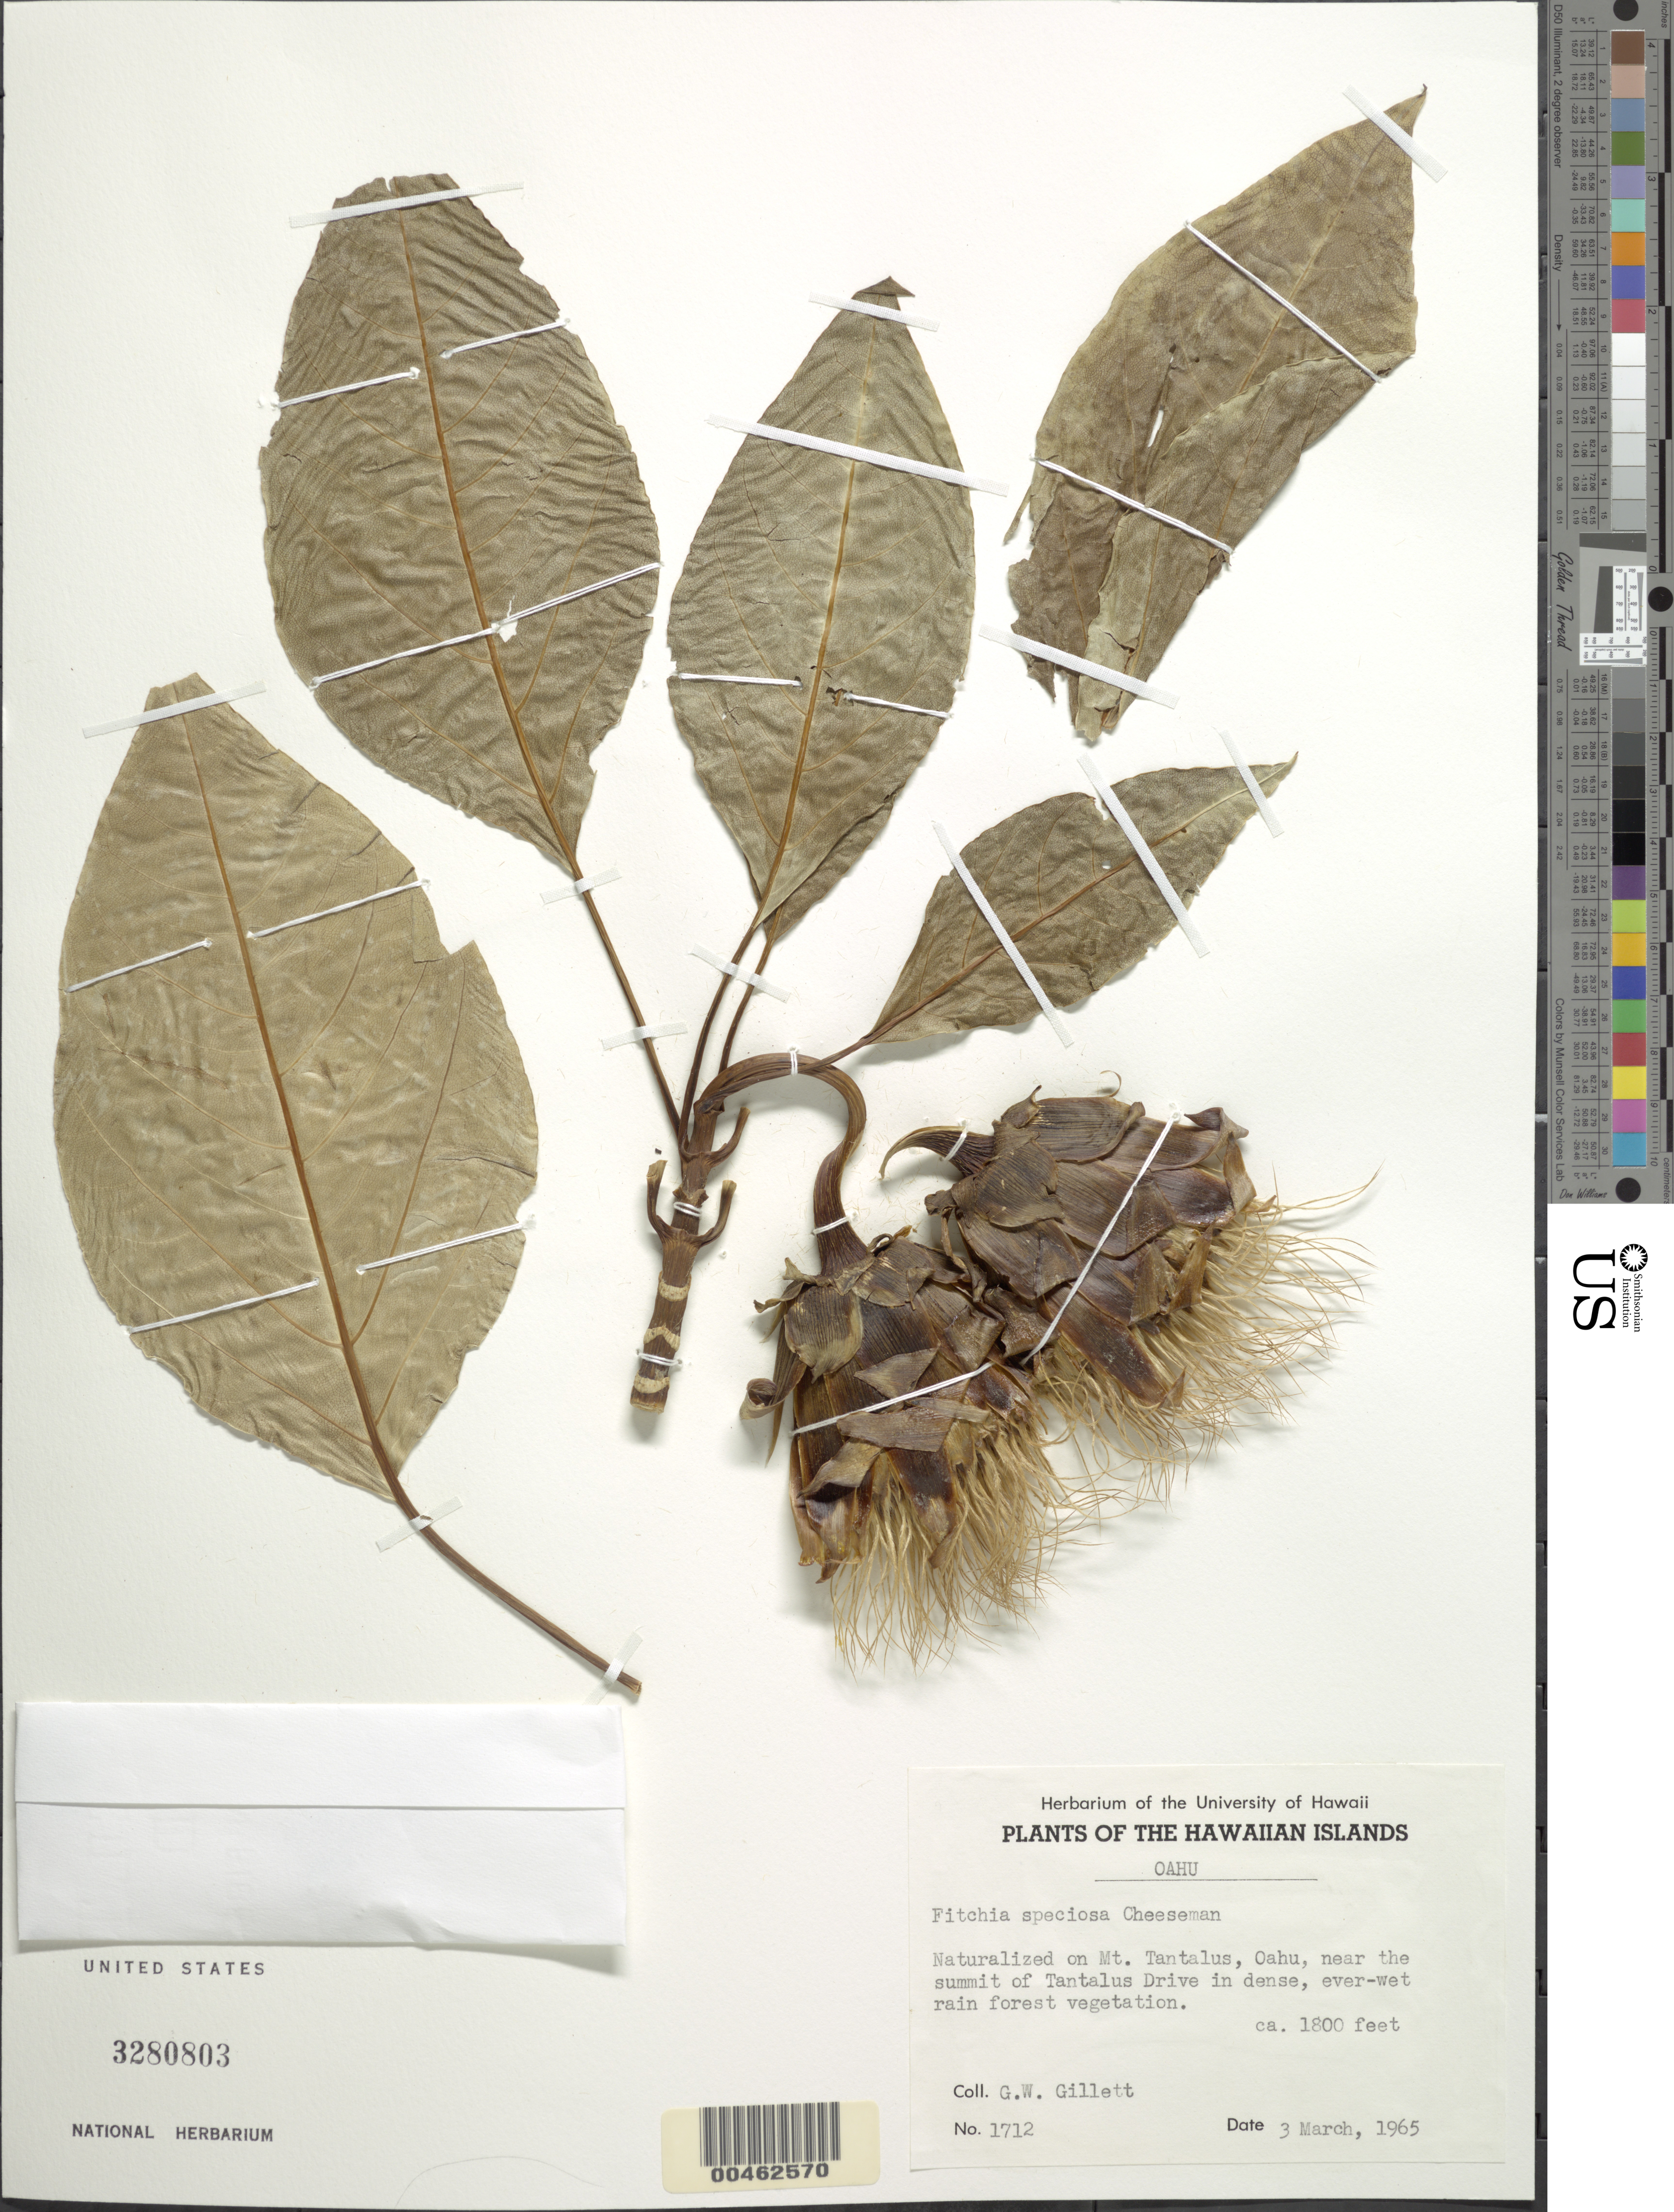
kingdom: Plantae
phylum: Tracheophyta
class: Magnoliopsida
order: Asterales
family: Asteraceae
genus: Fitchia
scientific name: Fitchia speciosa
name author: Cheeseman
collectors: G. Gillett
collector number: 1712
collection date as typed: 3 Mar 1965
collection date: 1965-03-03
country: United States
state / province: Hawaii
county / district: Honolulu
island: Oahu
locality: On Mt. Tantalus, near the summit of Tantalus Dr.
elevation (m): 549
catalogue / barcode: US 3280803